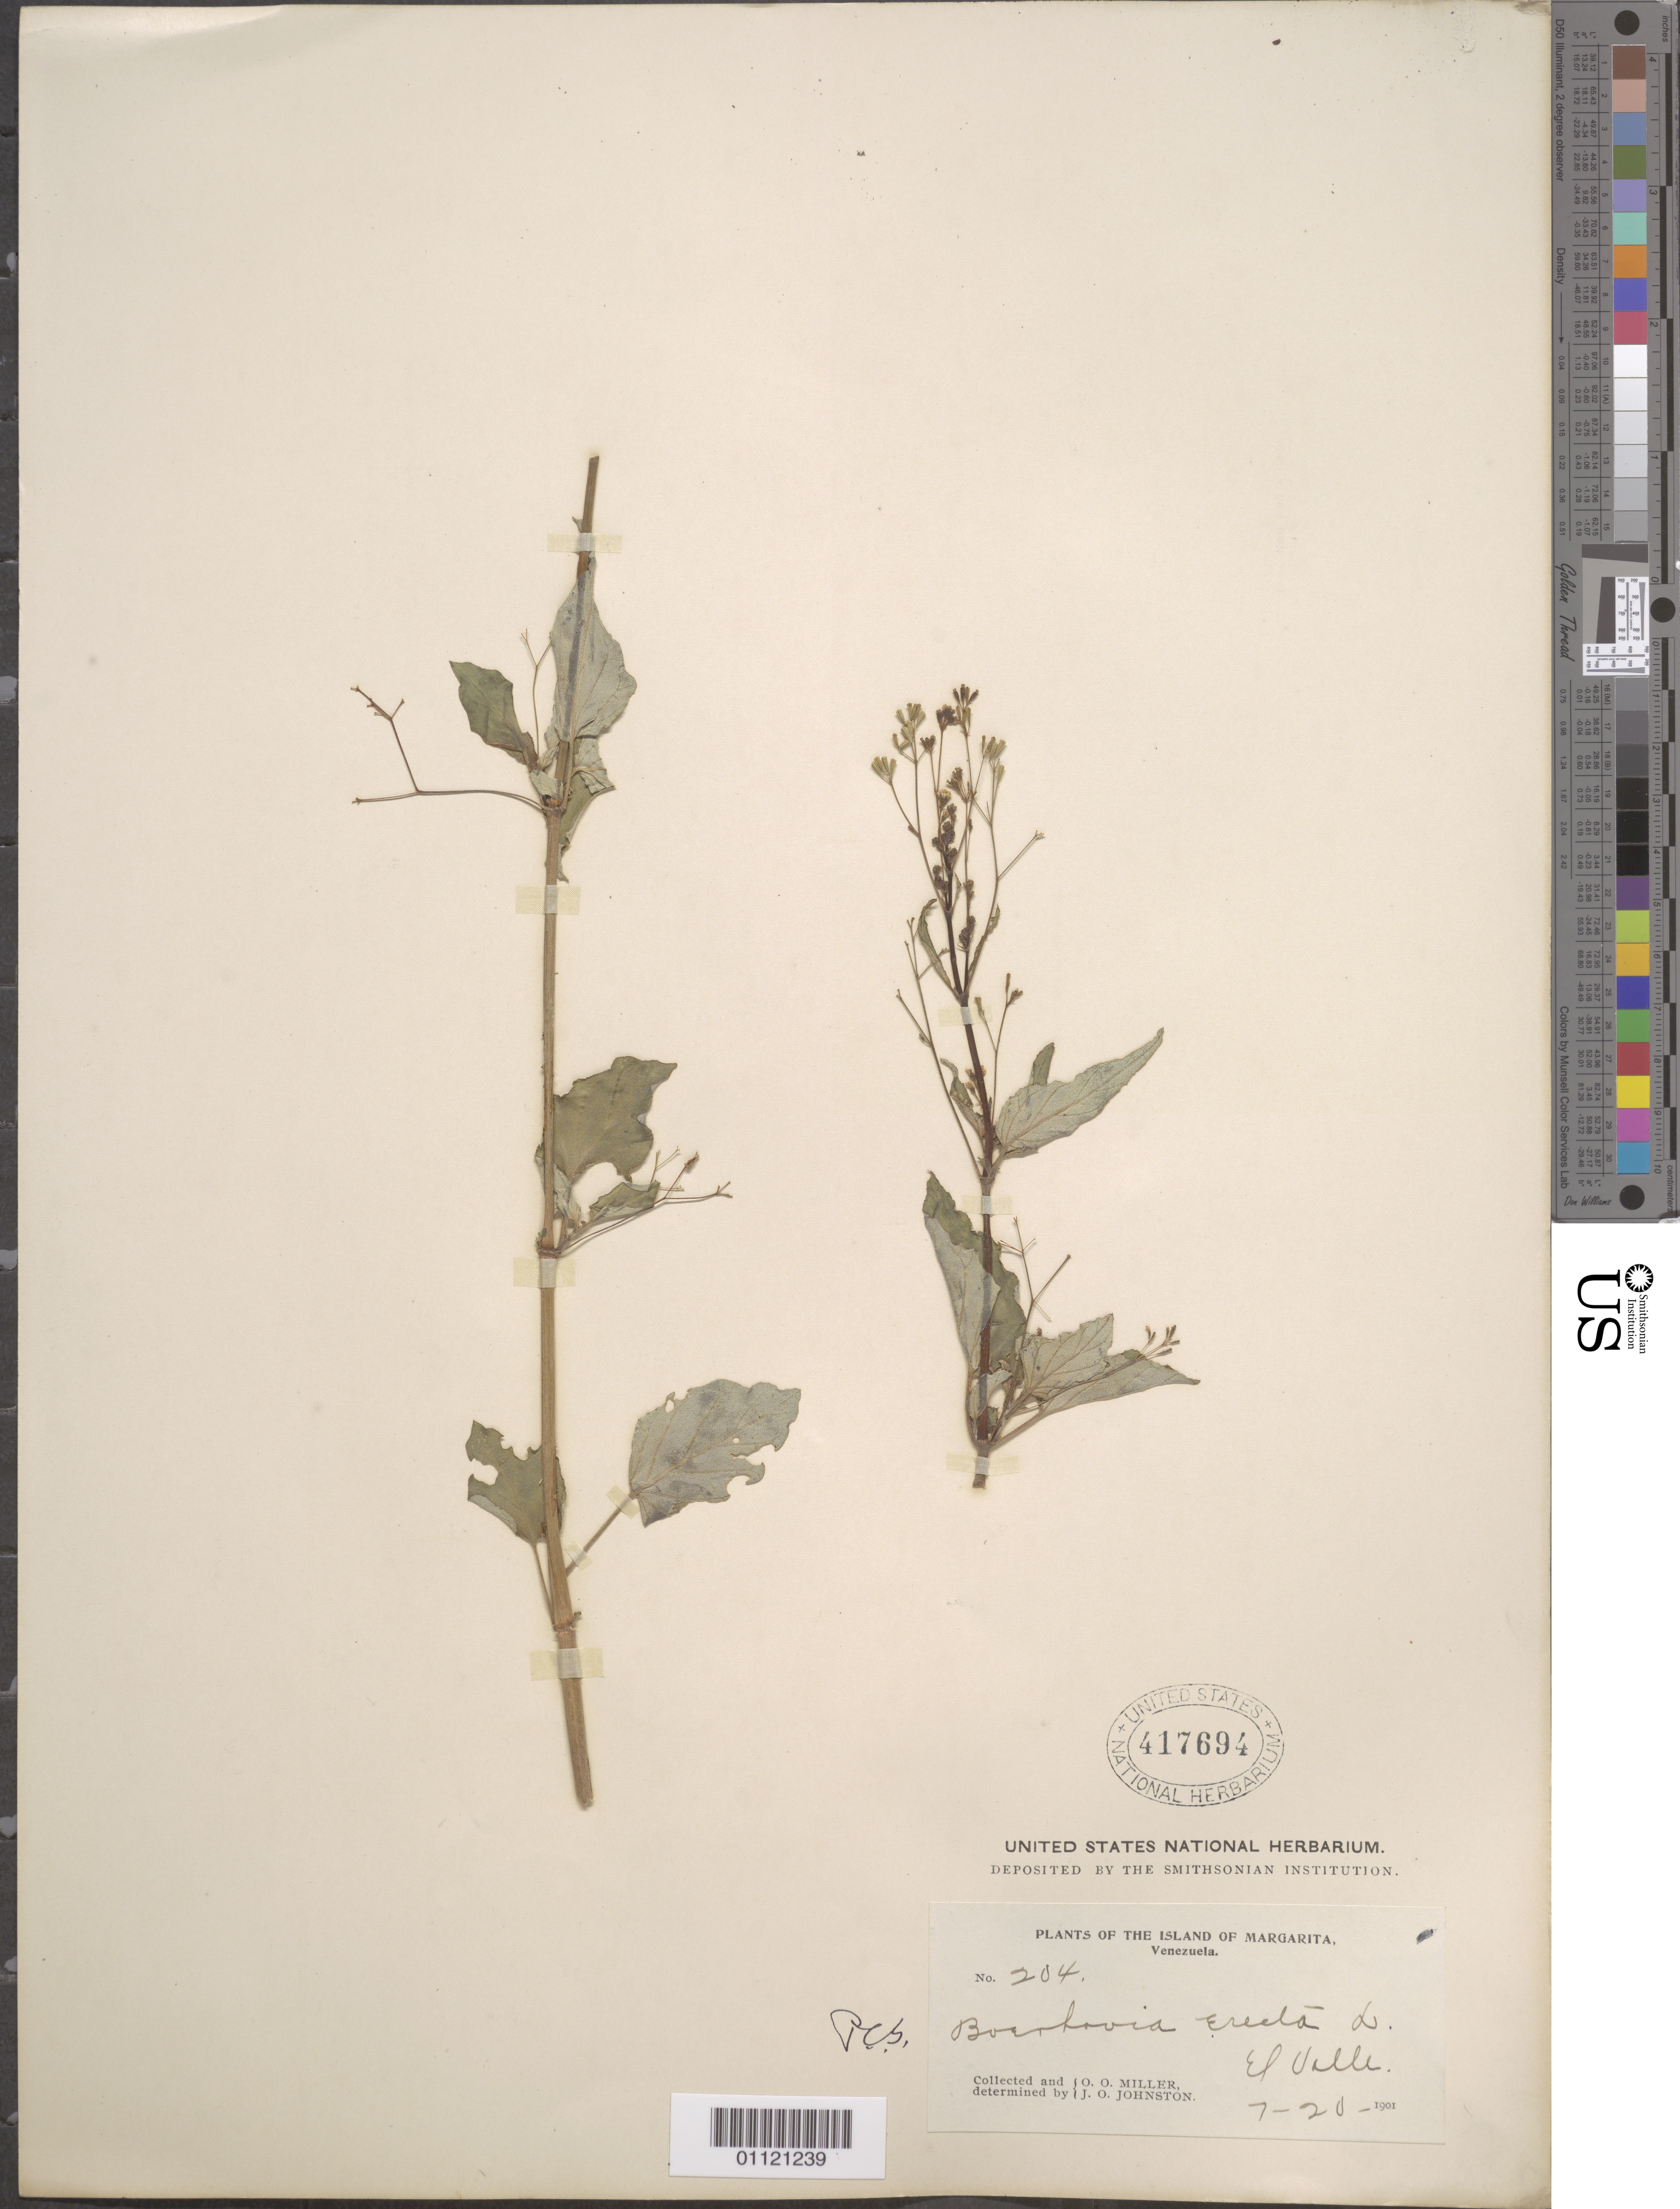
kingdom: Plantae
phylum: Tracheophyta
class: Magnoliopsida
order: Caryophyllales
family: Nyctaginaceae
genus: Boerhavia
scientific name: Boerhavia erecta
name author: L.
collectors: O. O. Miller & J. Johnston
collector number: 204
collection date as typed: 20 Jul 1901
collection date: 1901-07-20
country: Venezuela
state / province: Nueva Esparta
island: Margarita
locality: El Valle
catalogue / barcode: US 417694